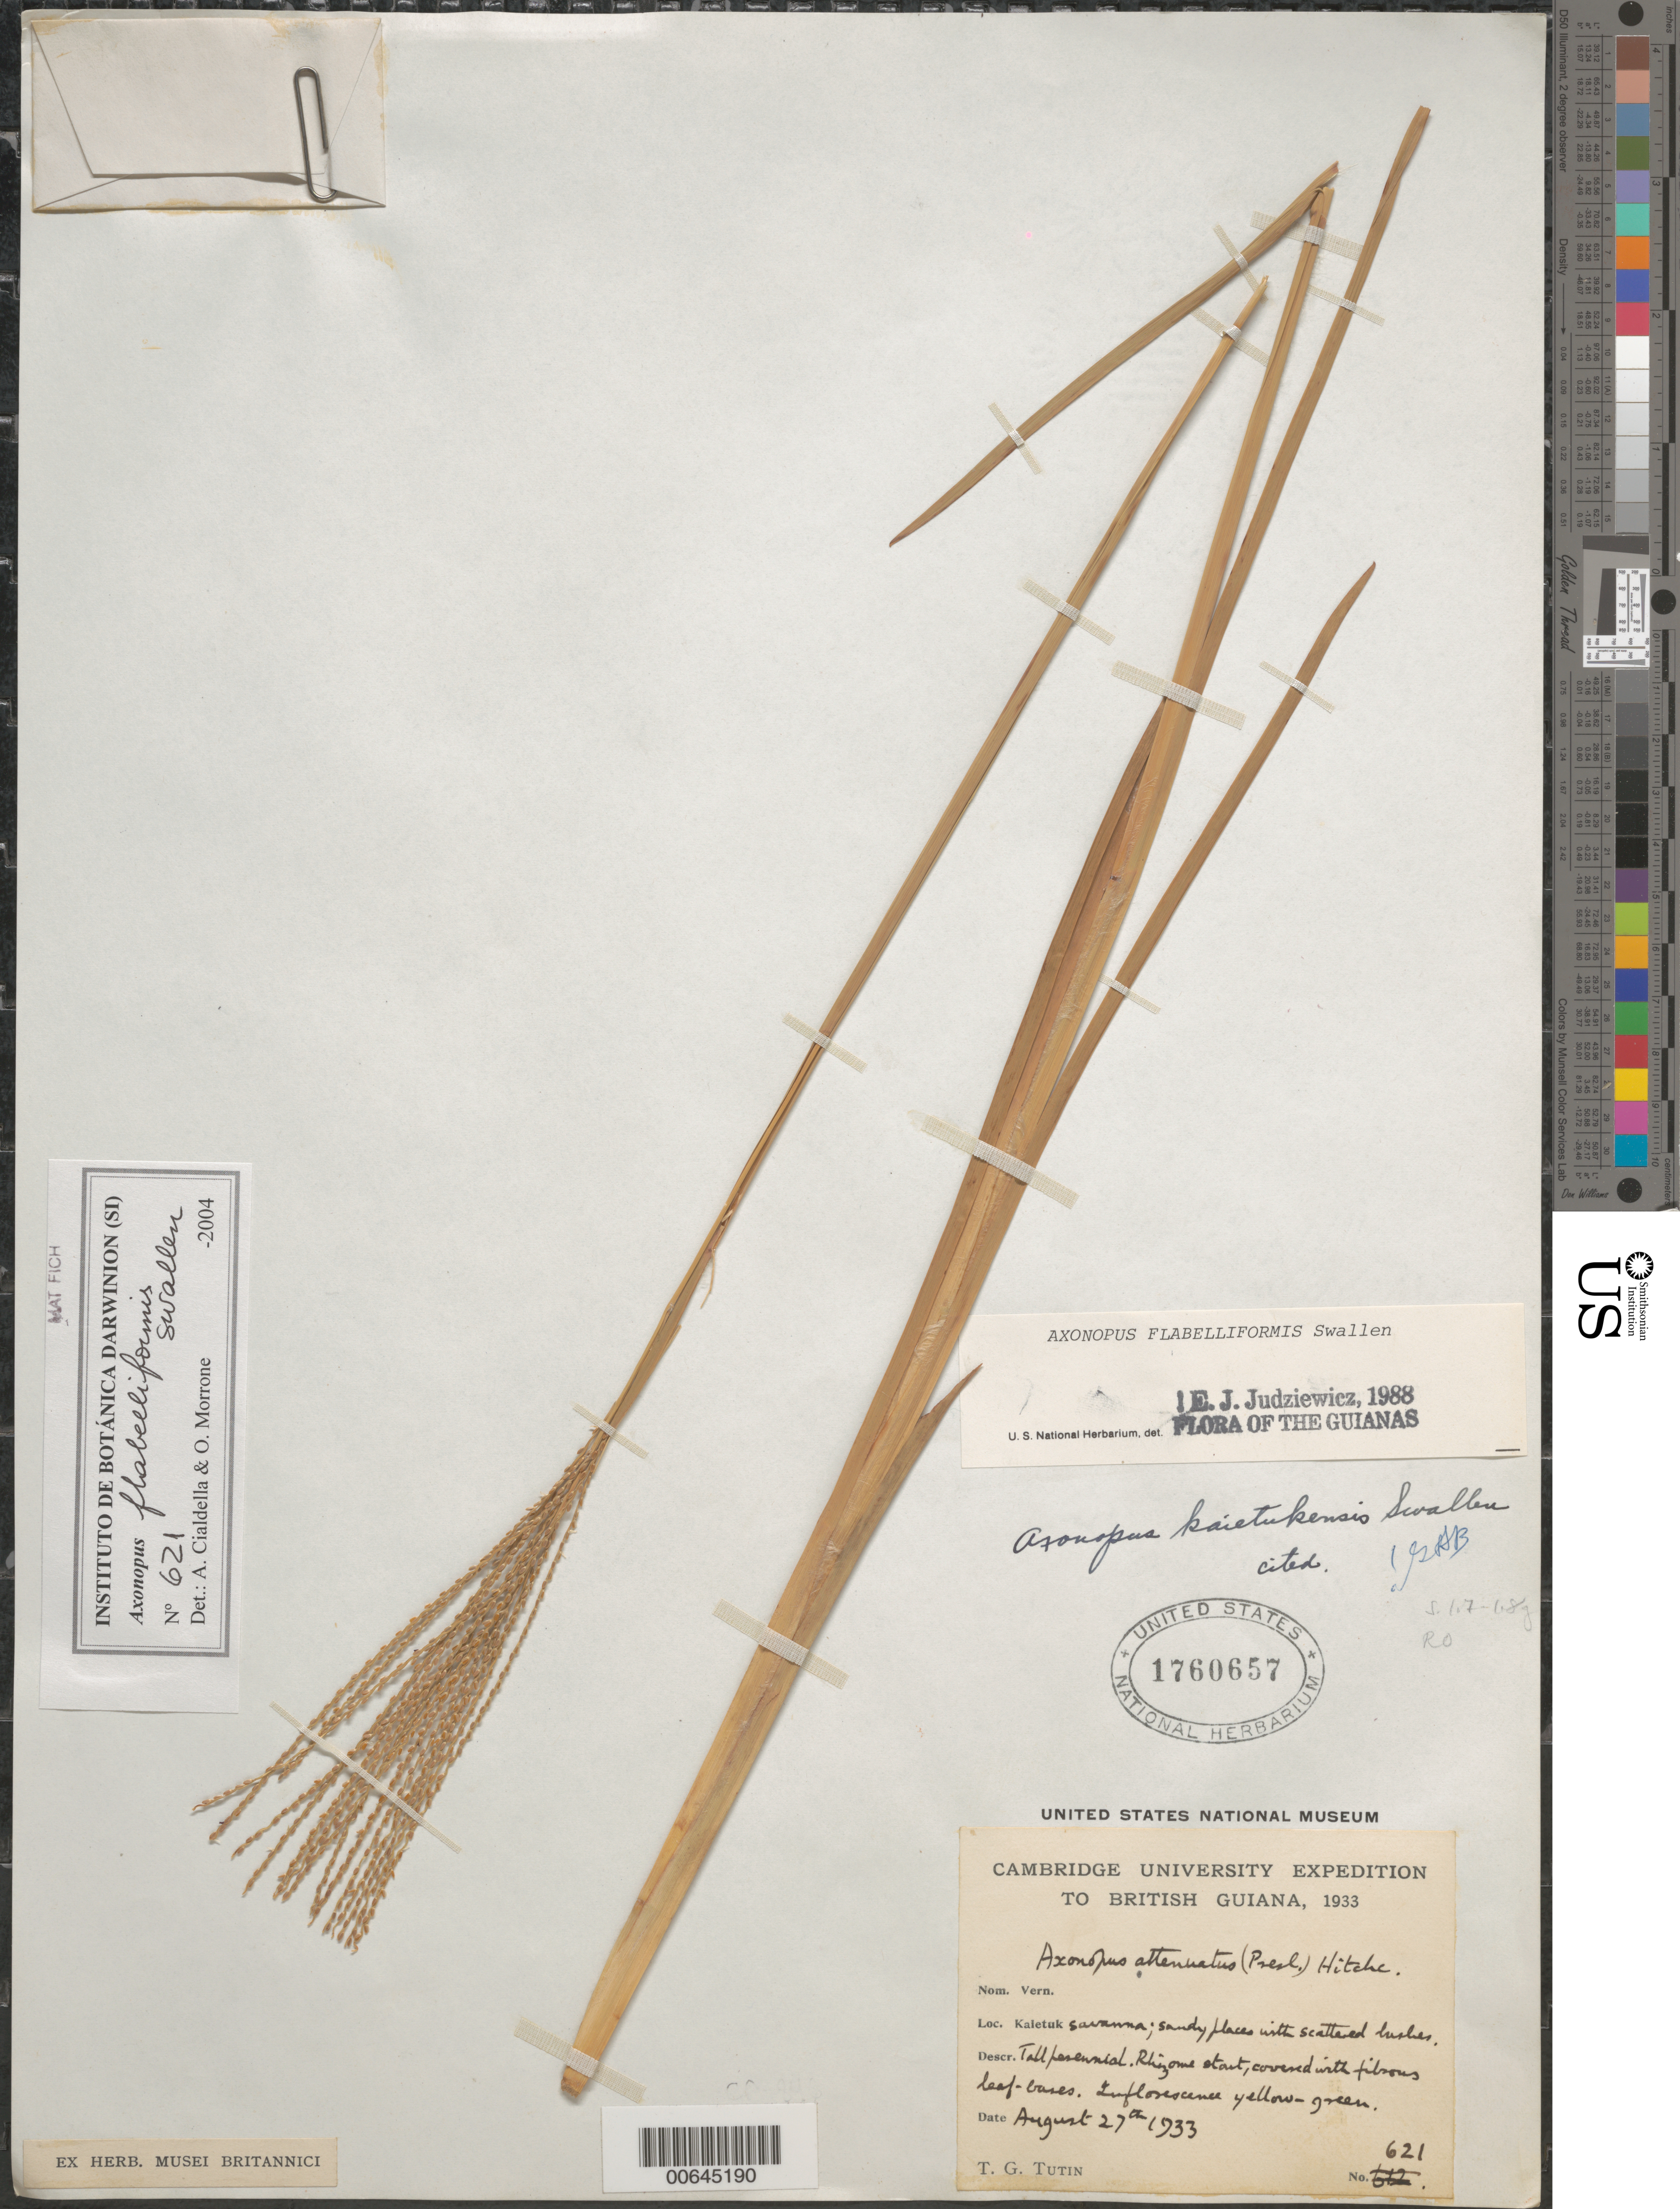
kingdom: Plantae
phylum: Tracheophyta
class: Liliopsida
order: Poales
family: Poaceae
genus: Axonopus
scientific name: Axonopus flabelliformis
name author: Swallen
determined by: Judziewicz, E. J.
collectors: T. G. Tutin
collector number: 621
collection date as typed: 27-Aug-33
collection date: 1933-08-27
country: Guyana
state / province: Potaro-Siparuni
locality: Kaieteur Savanna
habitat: Sandy places with scattered bushes.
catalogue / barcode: US 1760657